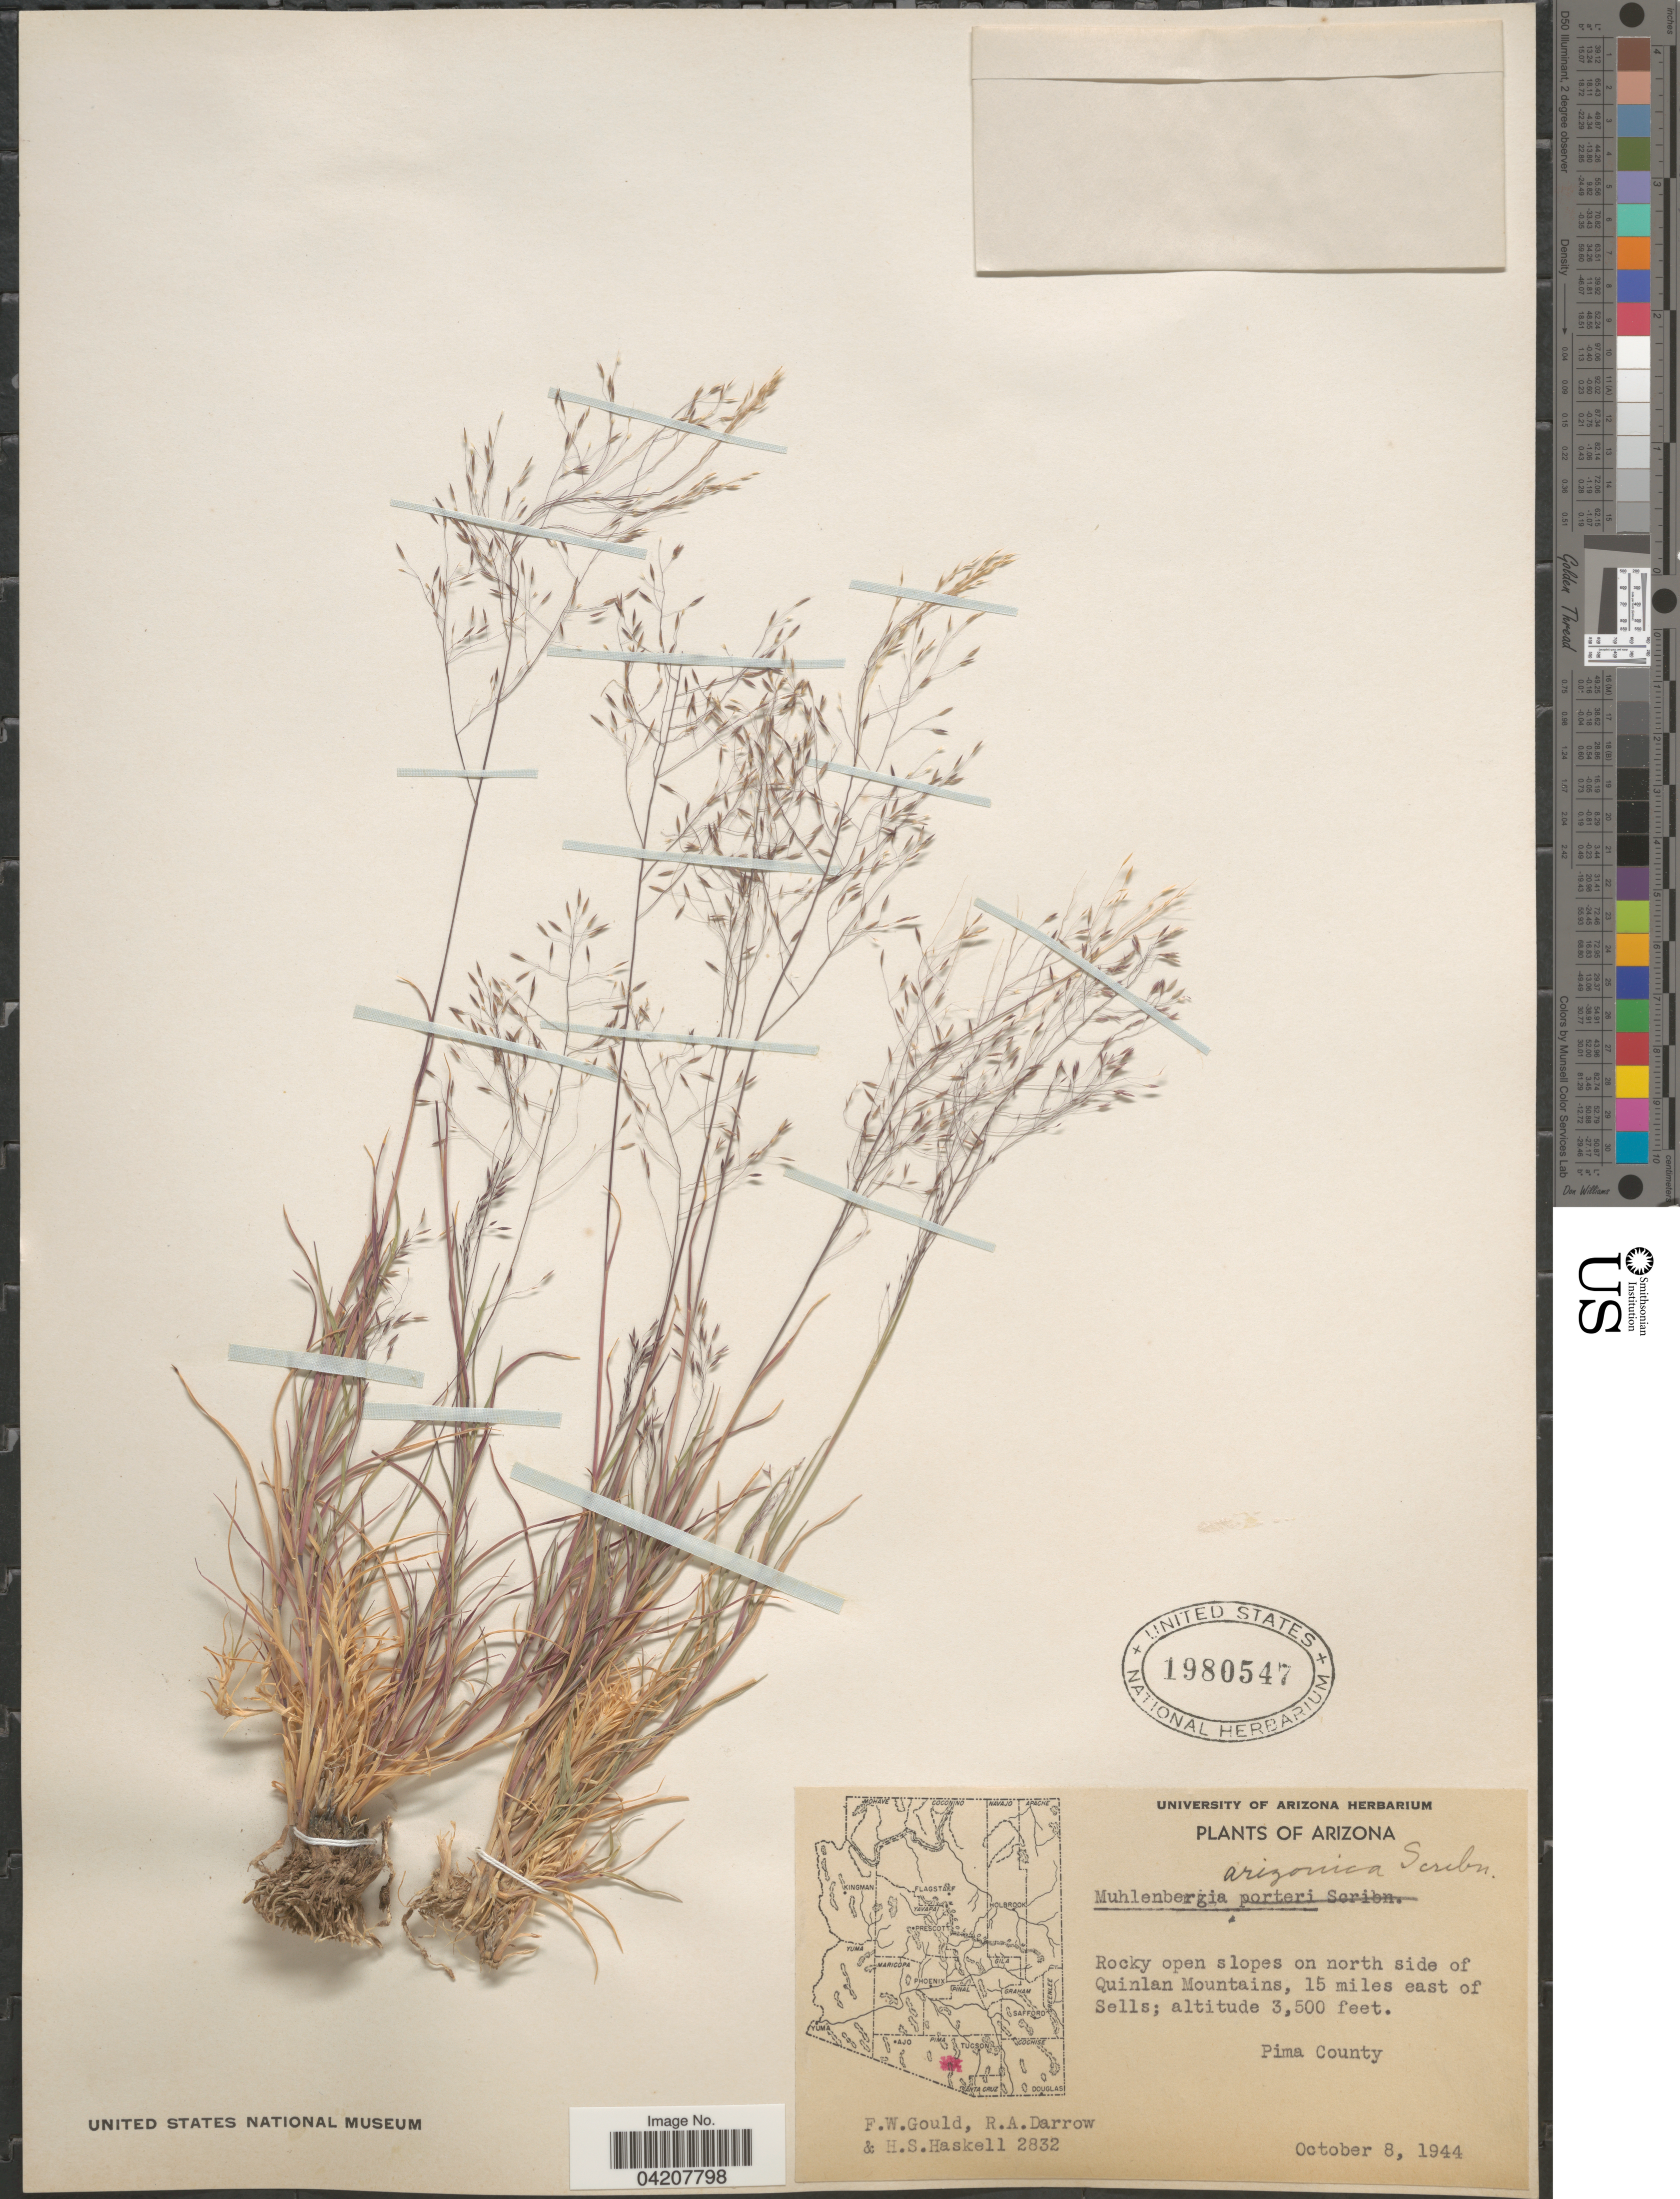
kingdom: Plantae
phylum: Tracheophyta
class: Liliopsida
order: Poales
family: Poaceae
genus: Muhlenbergia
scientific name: Muhlenbergia arizonica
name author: Scribn.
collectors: F. W. Gould, R. A. Darrow & H. Haskell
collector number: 2832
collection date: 1944-10-08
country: United States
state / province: Arizona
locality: Rocky open slopes on north side of Quinlan Mountains, 15 miles east of Sells. Pima County.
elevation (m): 1067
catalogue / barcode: US 1980547